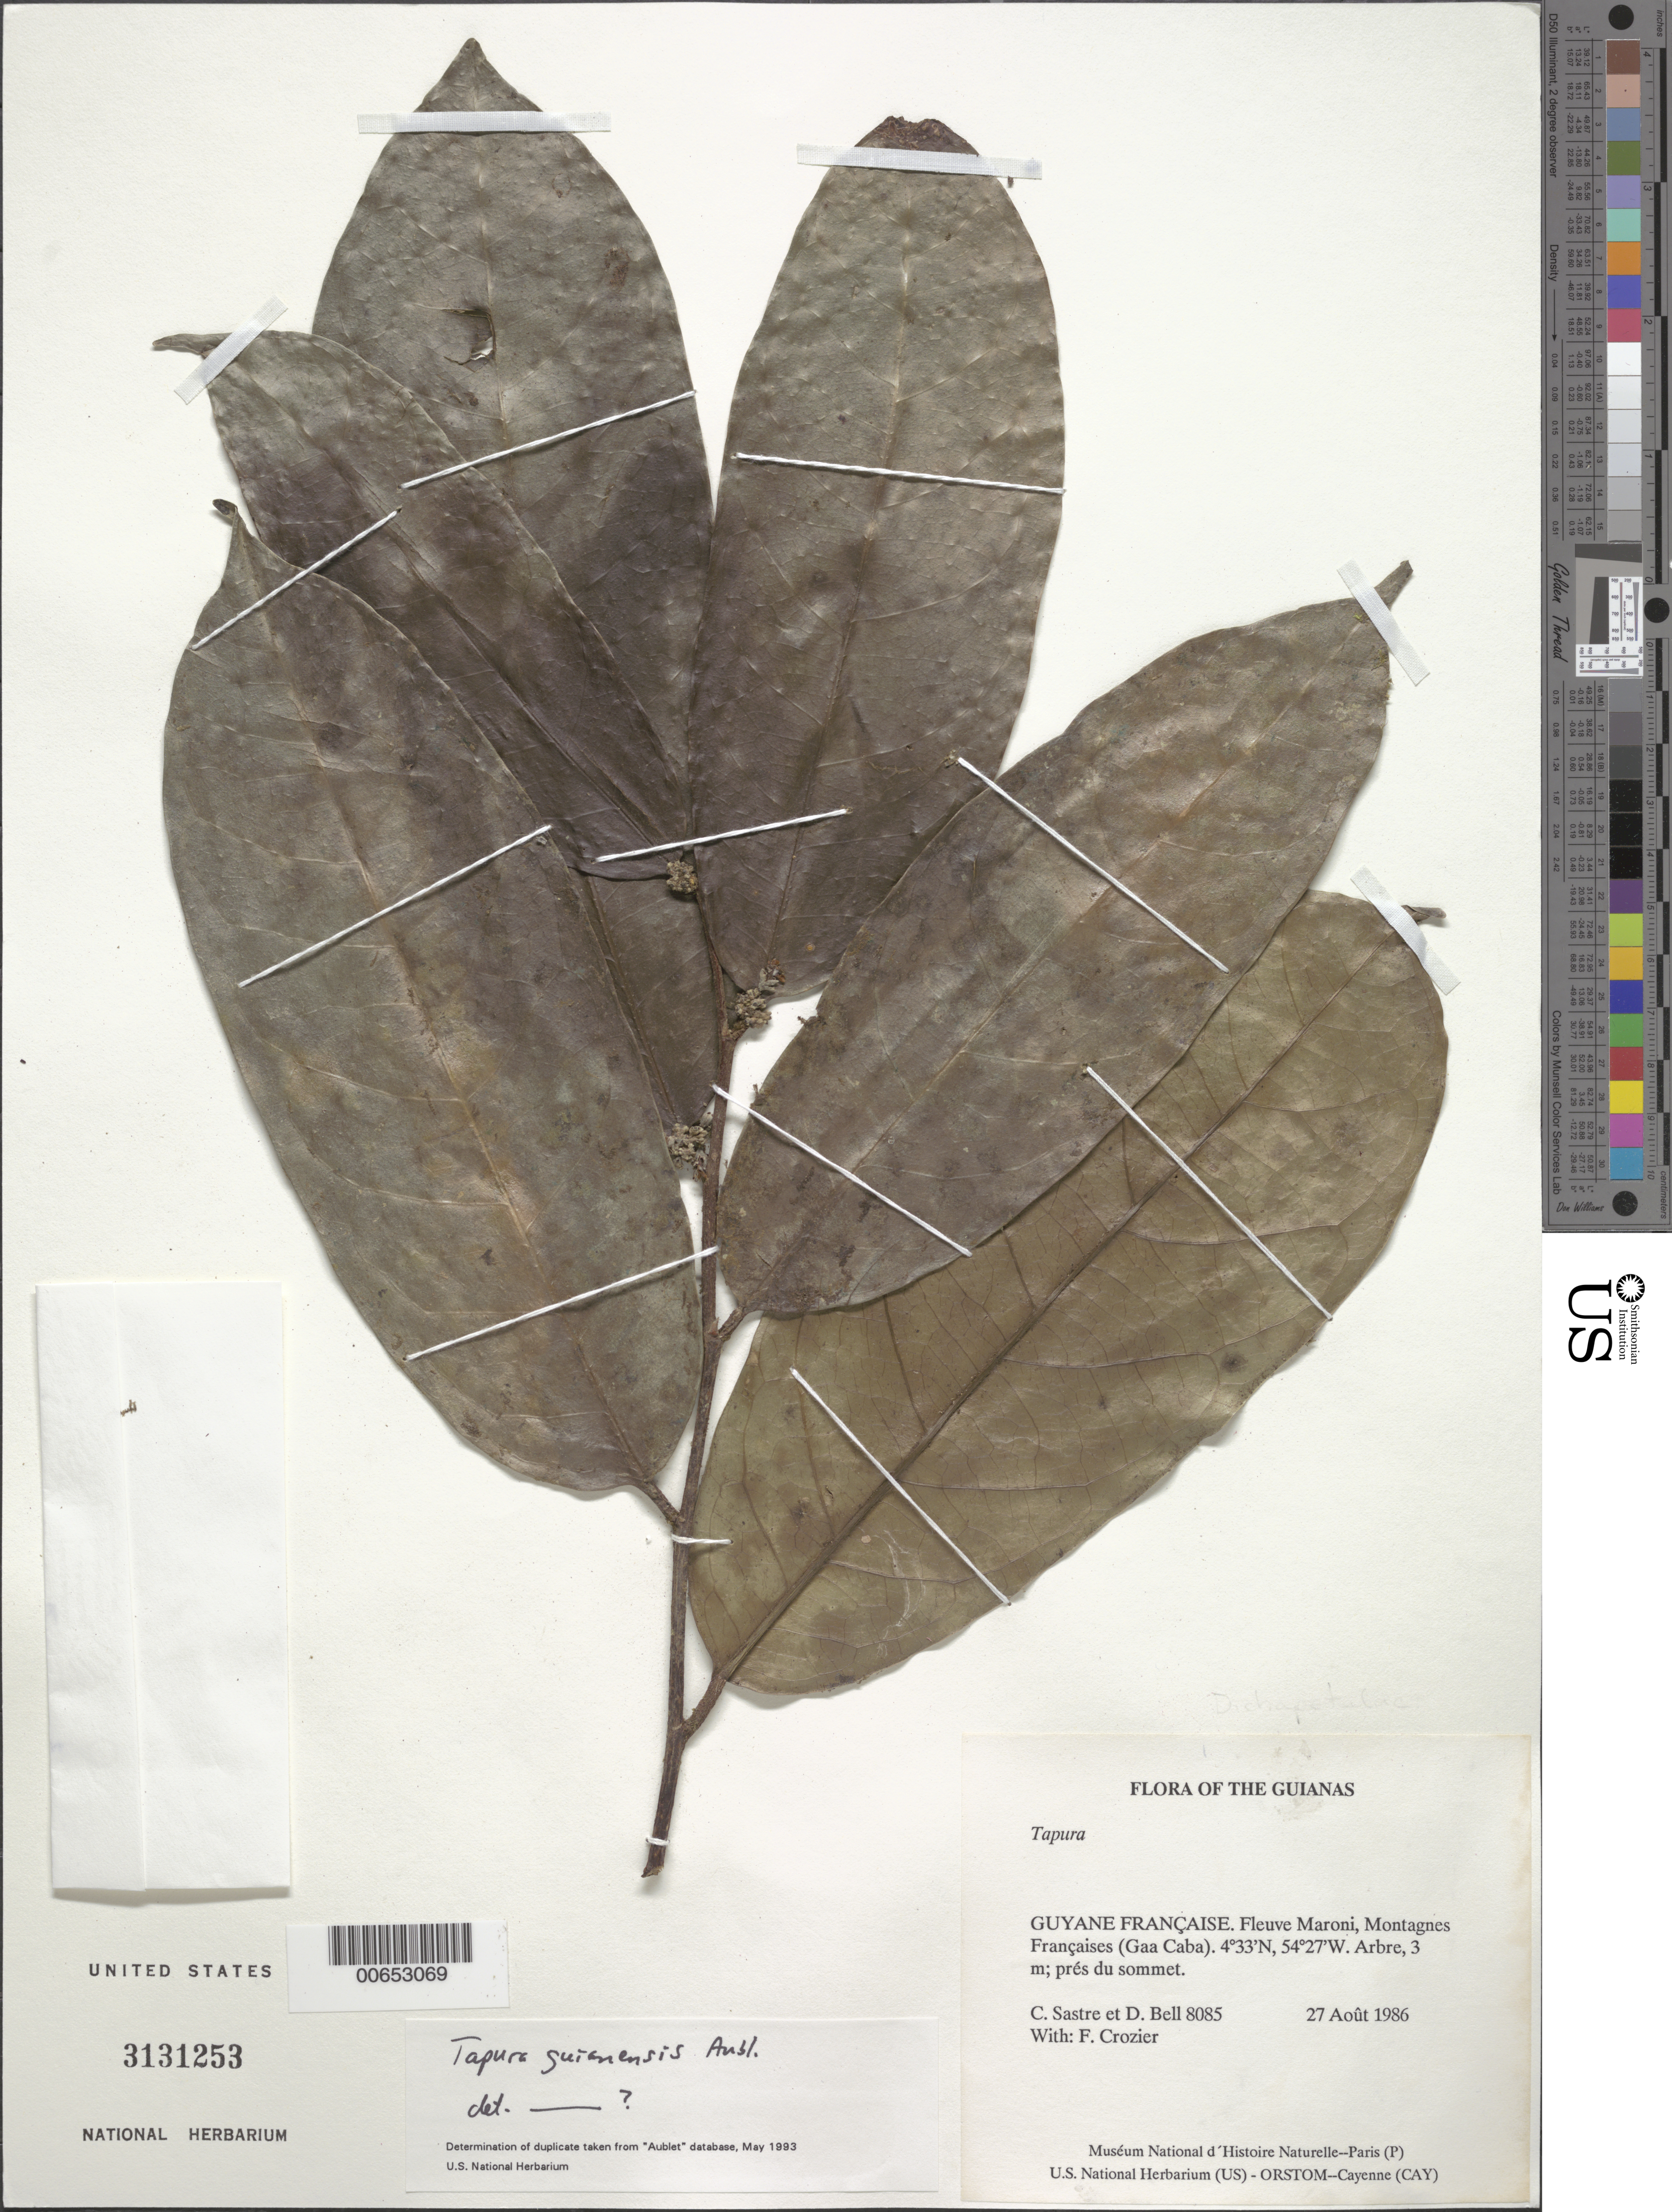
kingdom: Plantae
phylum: Tracheophyta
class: Magnoliopsida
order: Malpighiales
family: Dichapetalaceae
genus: Tapura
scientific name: Tapura guianensis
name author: Aubl.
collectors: C. H. L. Sastre, D. A. Bell & F. Crozier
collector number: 8085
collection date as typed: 27 August 1986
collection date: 1986-08-27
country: French Guiana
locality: Fleuve Maroni, Montagnes Françaises (Gaa Caba)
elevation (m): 450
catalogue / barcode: US 3131253